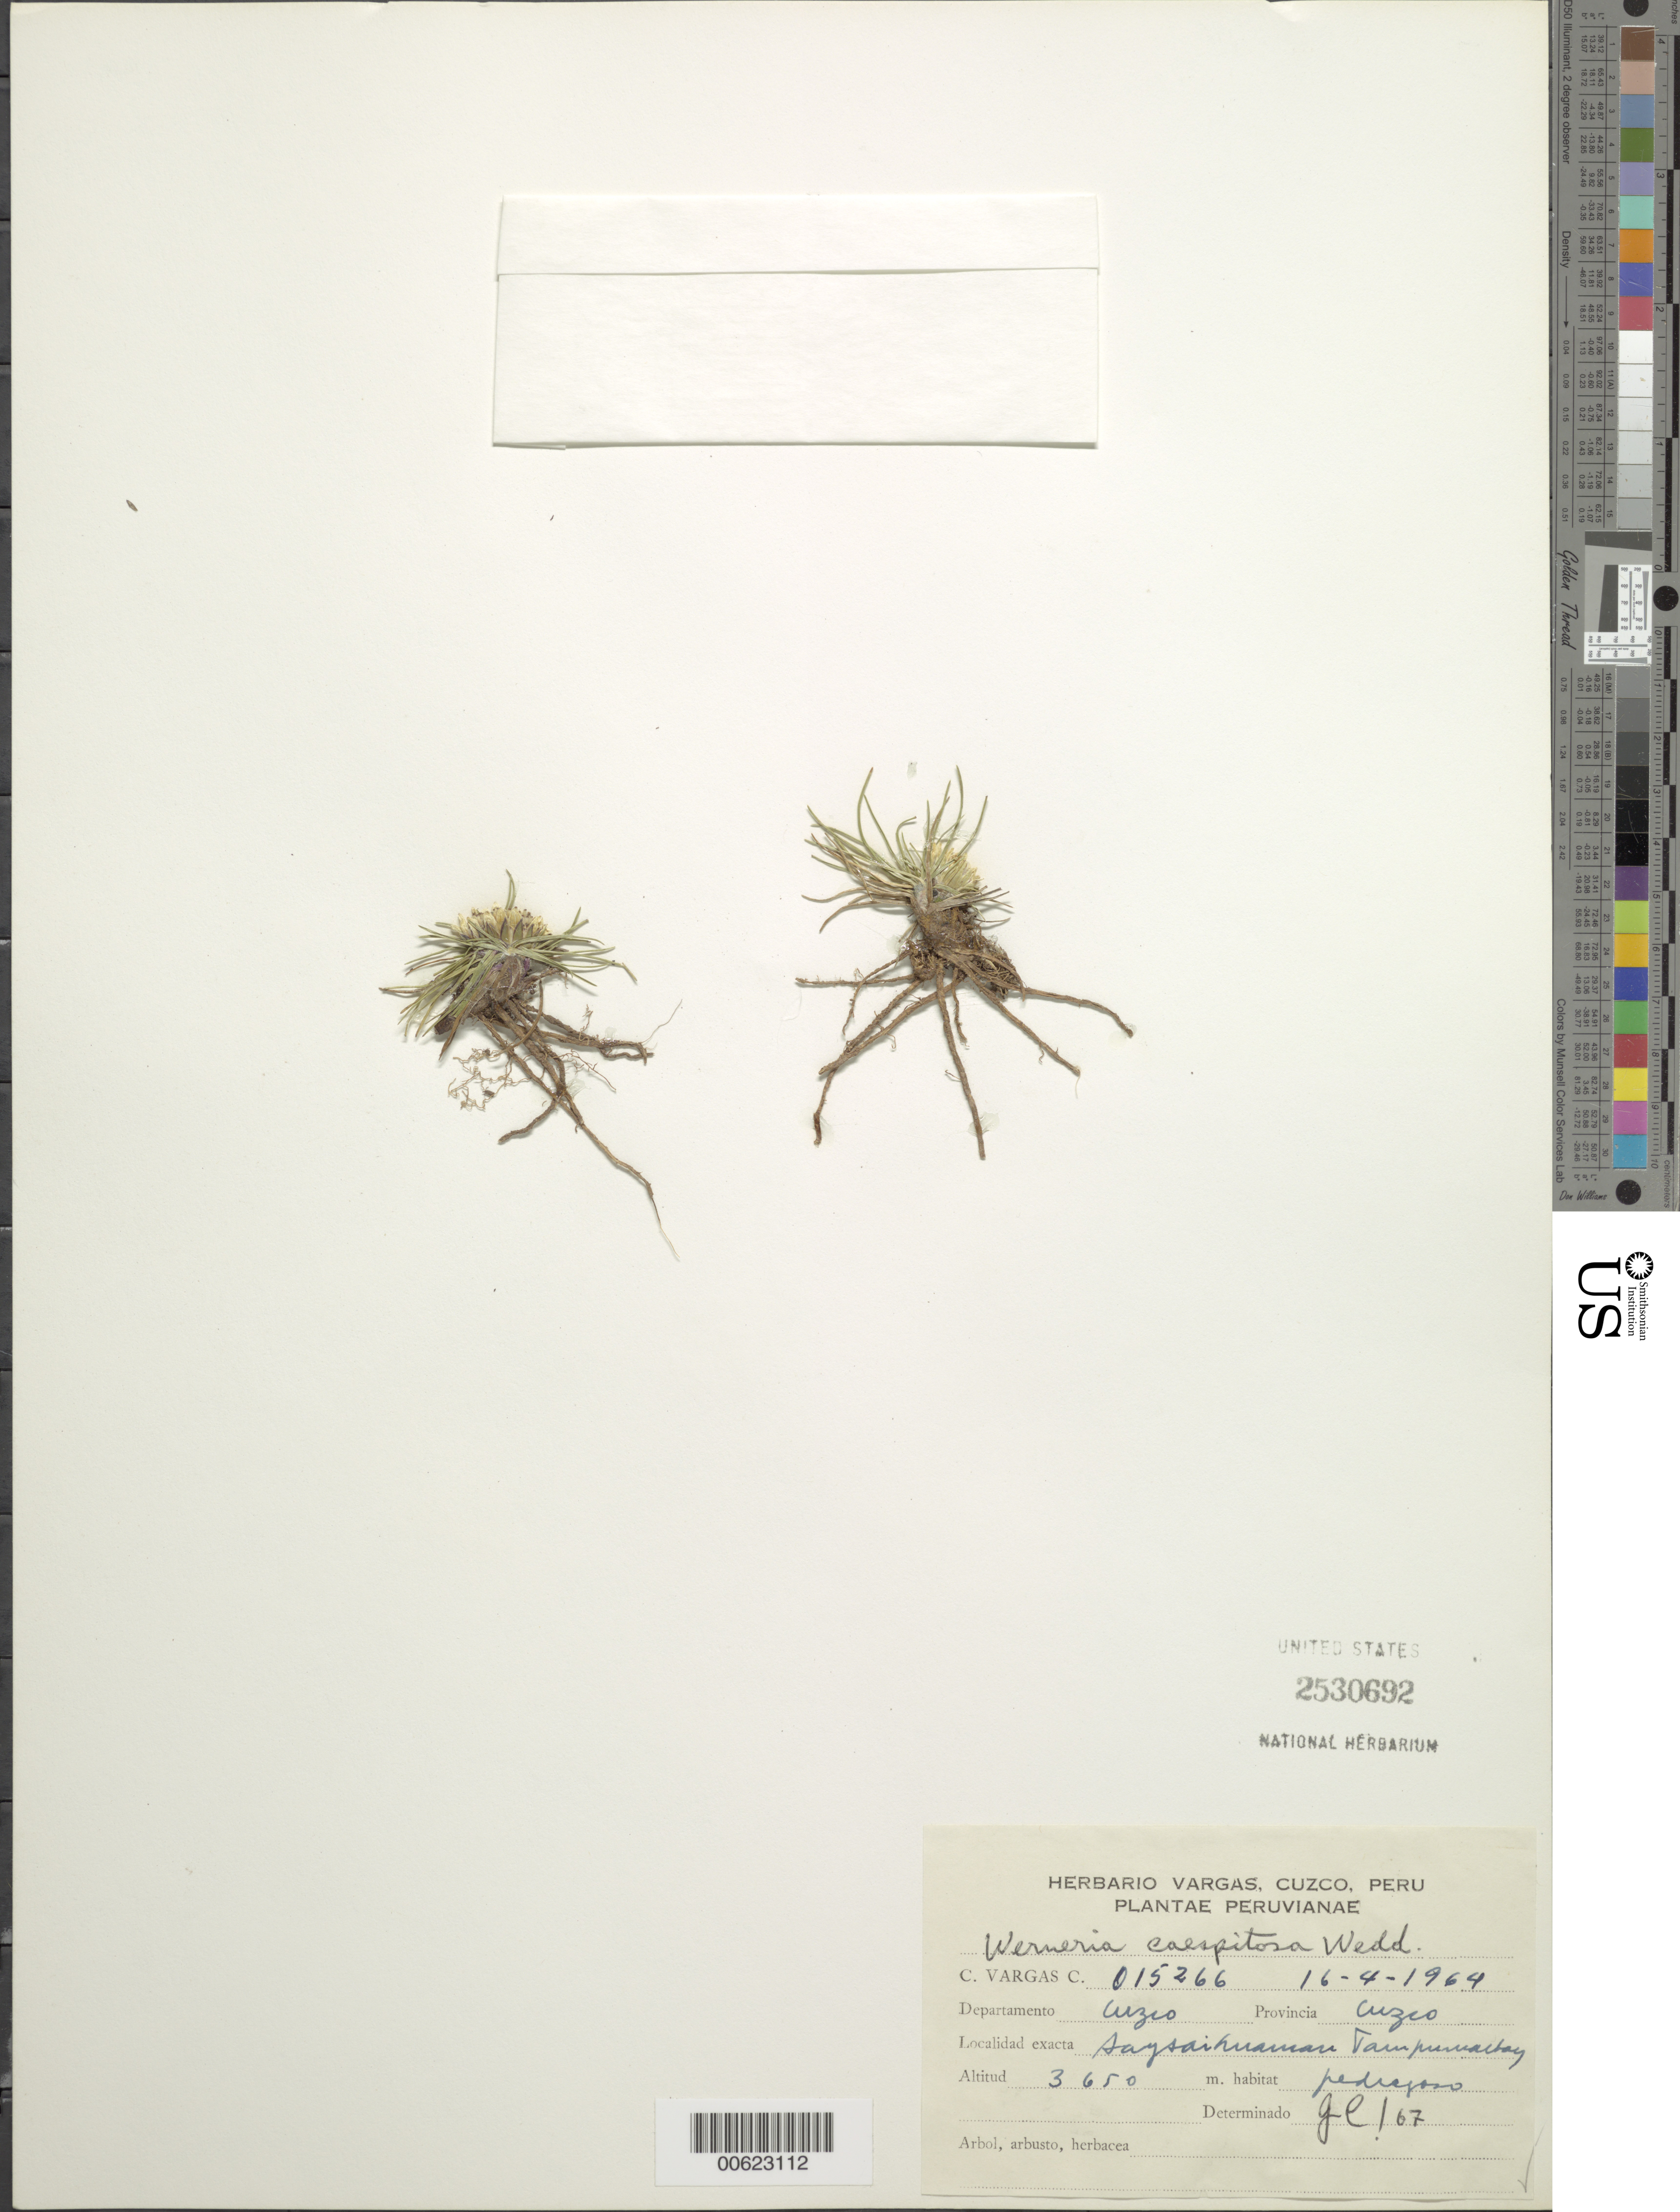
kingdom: Plantae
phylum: Tracheophyta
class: Magnoliopsida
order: Asterales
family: Asteraceae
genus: Werneria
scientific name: Werneria caespitosa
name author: Wedd.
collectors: C. Vargas C.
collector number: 15266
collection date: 1964-04-16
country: Peru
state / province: Cusco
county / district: Cusco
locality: Saufsaihuamau (?) - Taru?pumachay? or Soufasai...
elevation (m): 3650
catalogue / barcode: US 2530692